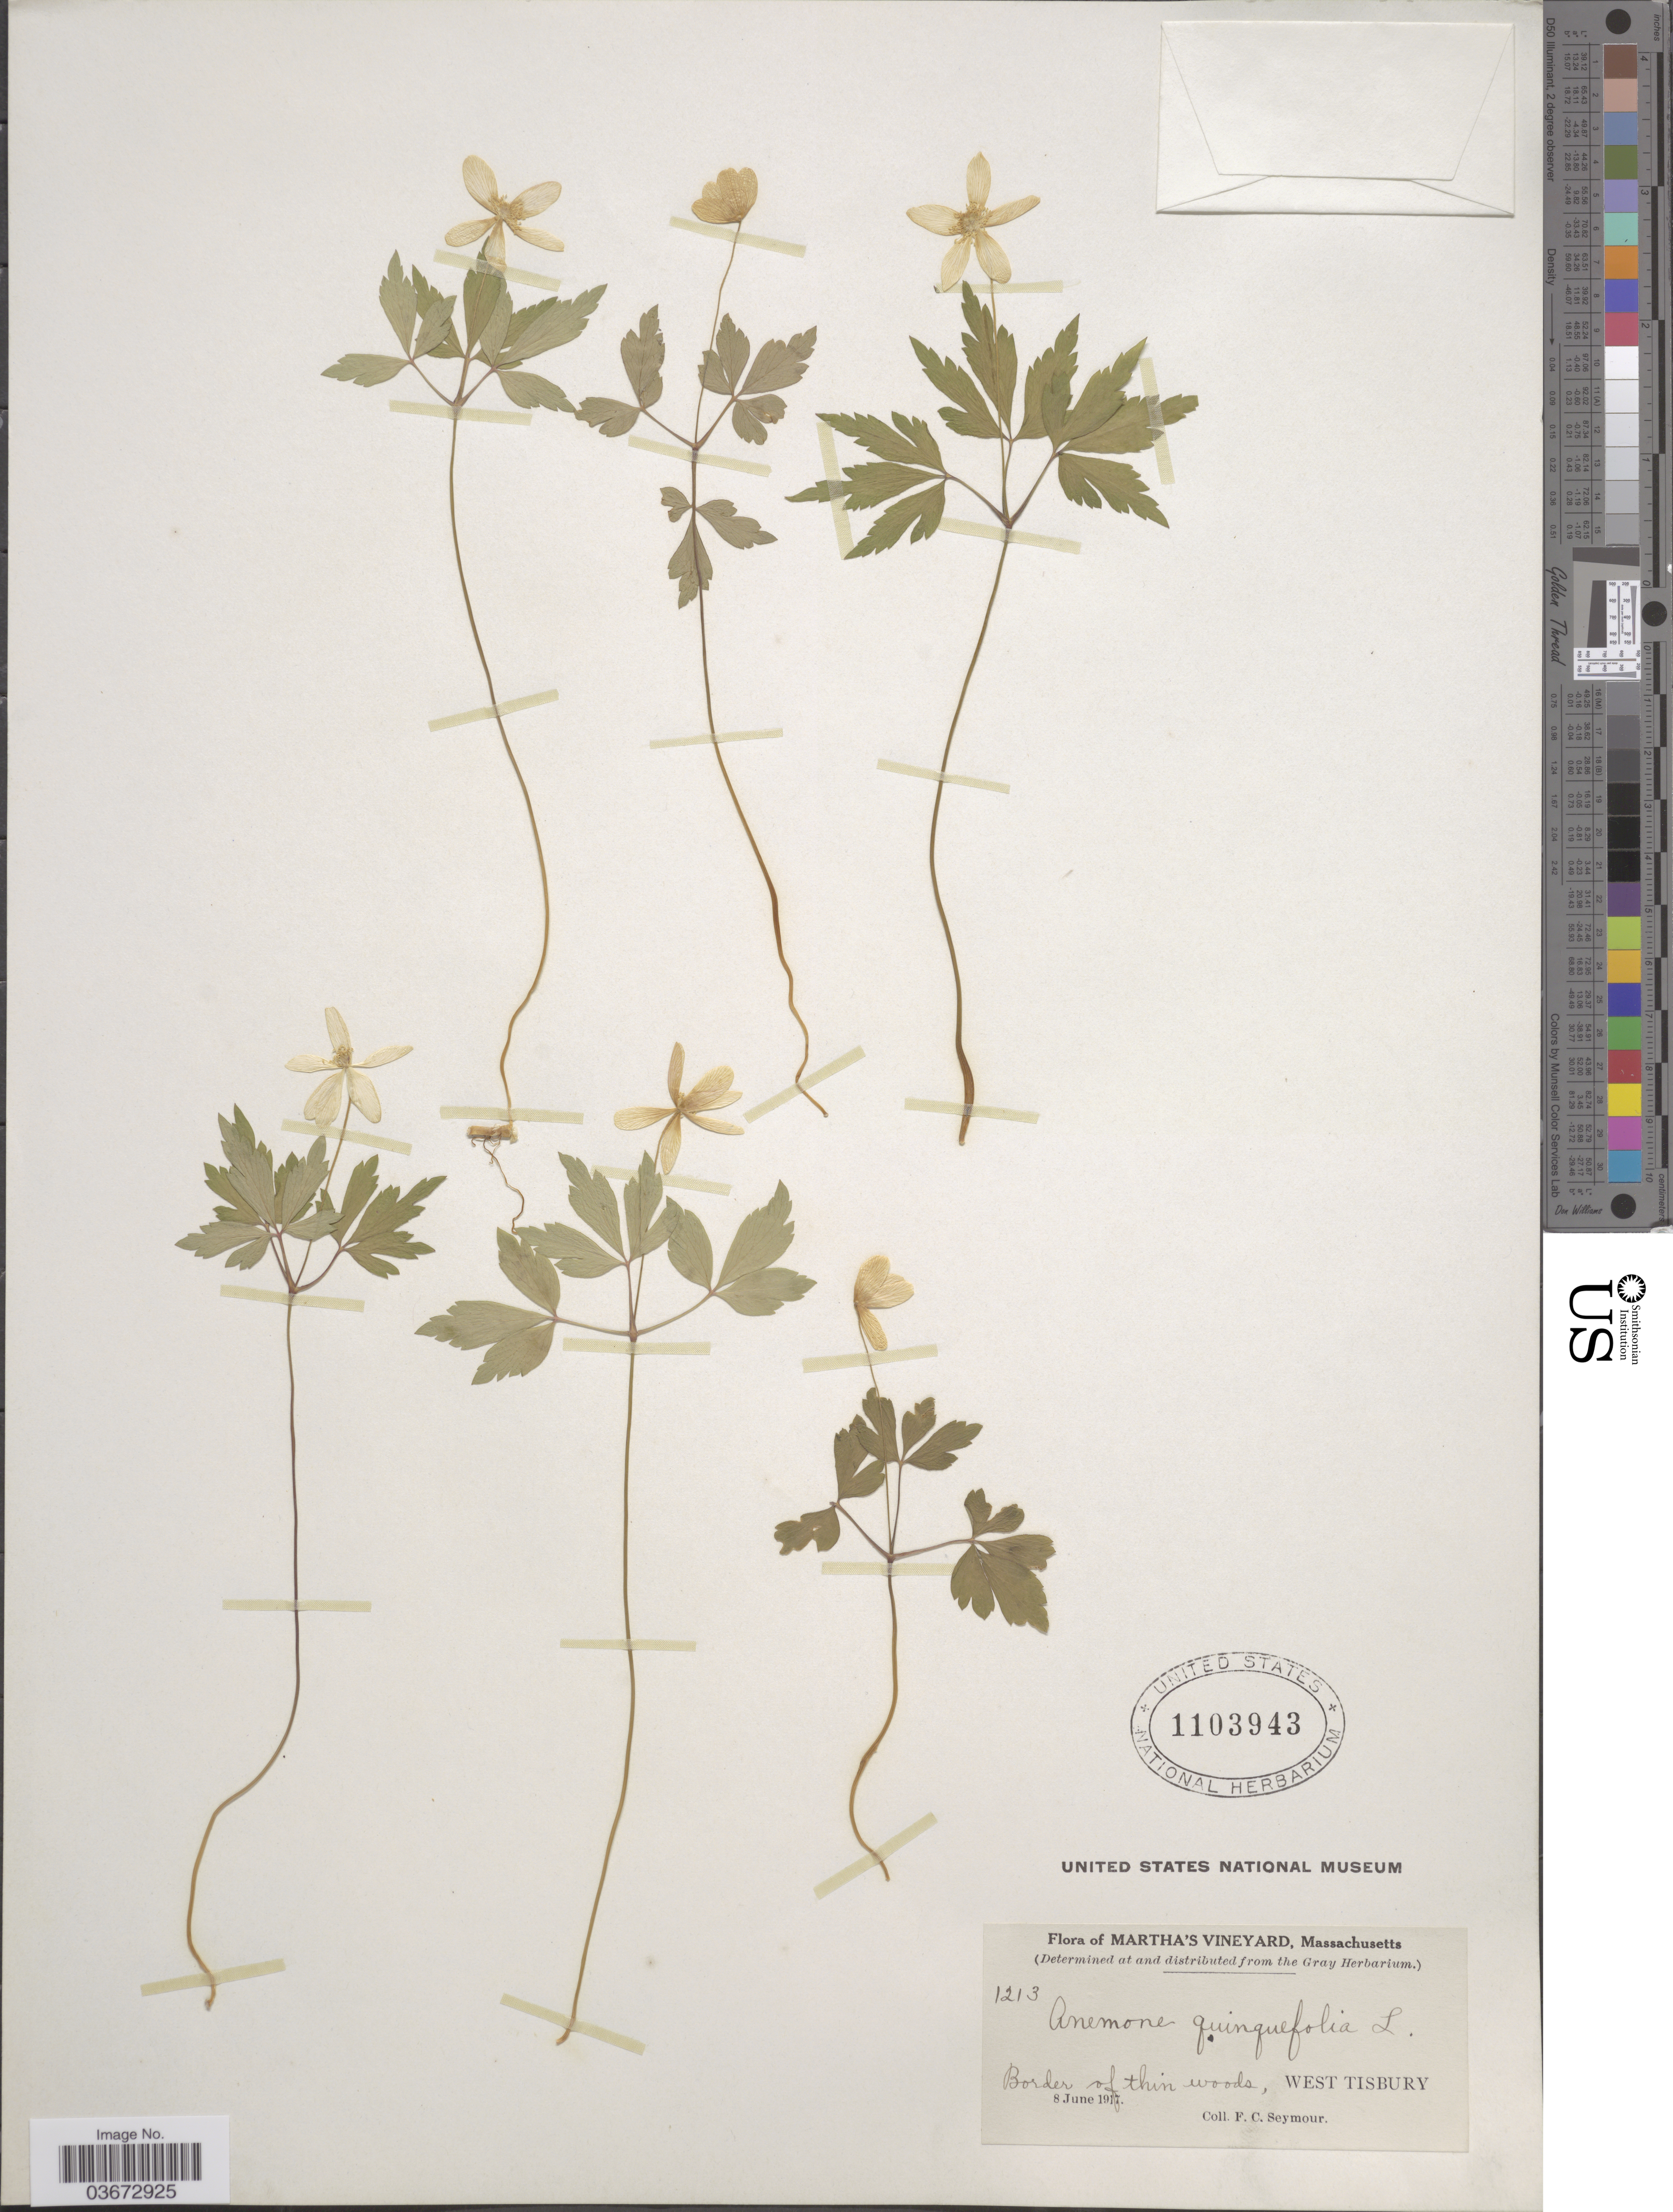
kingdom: Plantae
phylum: Tracheophyta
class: Magnoliopsida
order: Ranunculales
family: Ranunculaceae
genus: Anemone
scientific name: Anemone quinquefolia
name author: L.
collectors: F. C. Seymour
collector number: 1213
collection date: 1917-06-08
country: United States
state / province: Massachusetts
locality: Martha's Vineyard. Border of thin woods, West Tisbury.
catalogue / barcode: US 1103943